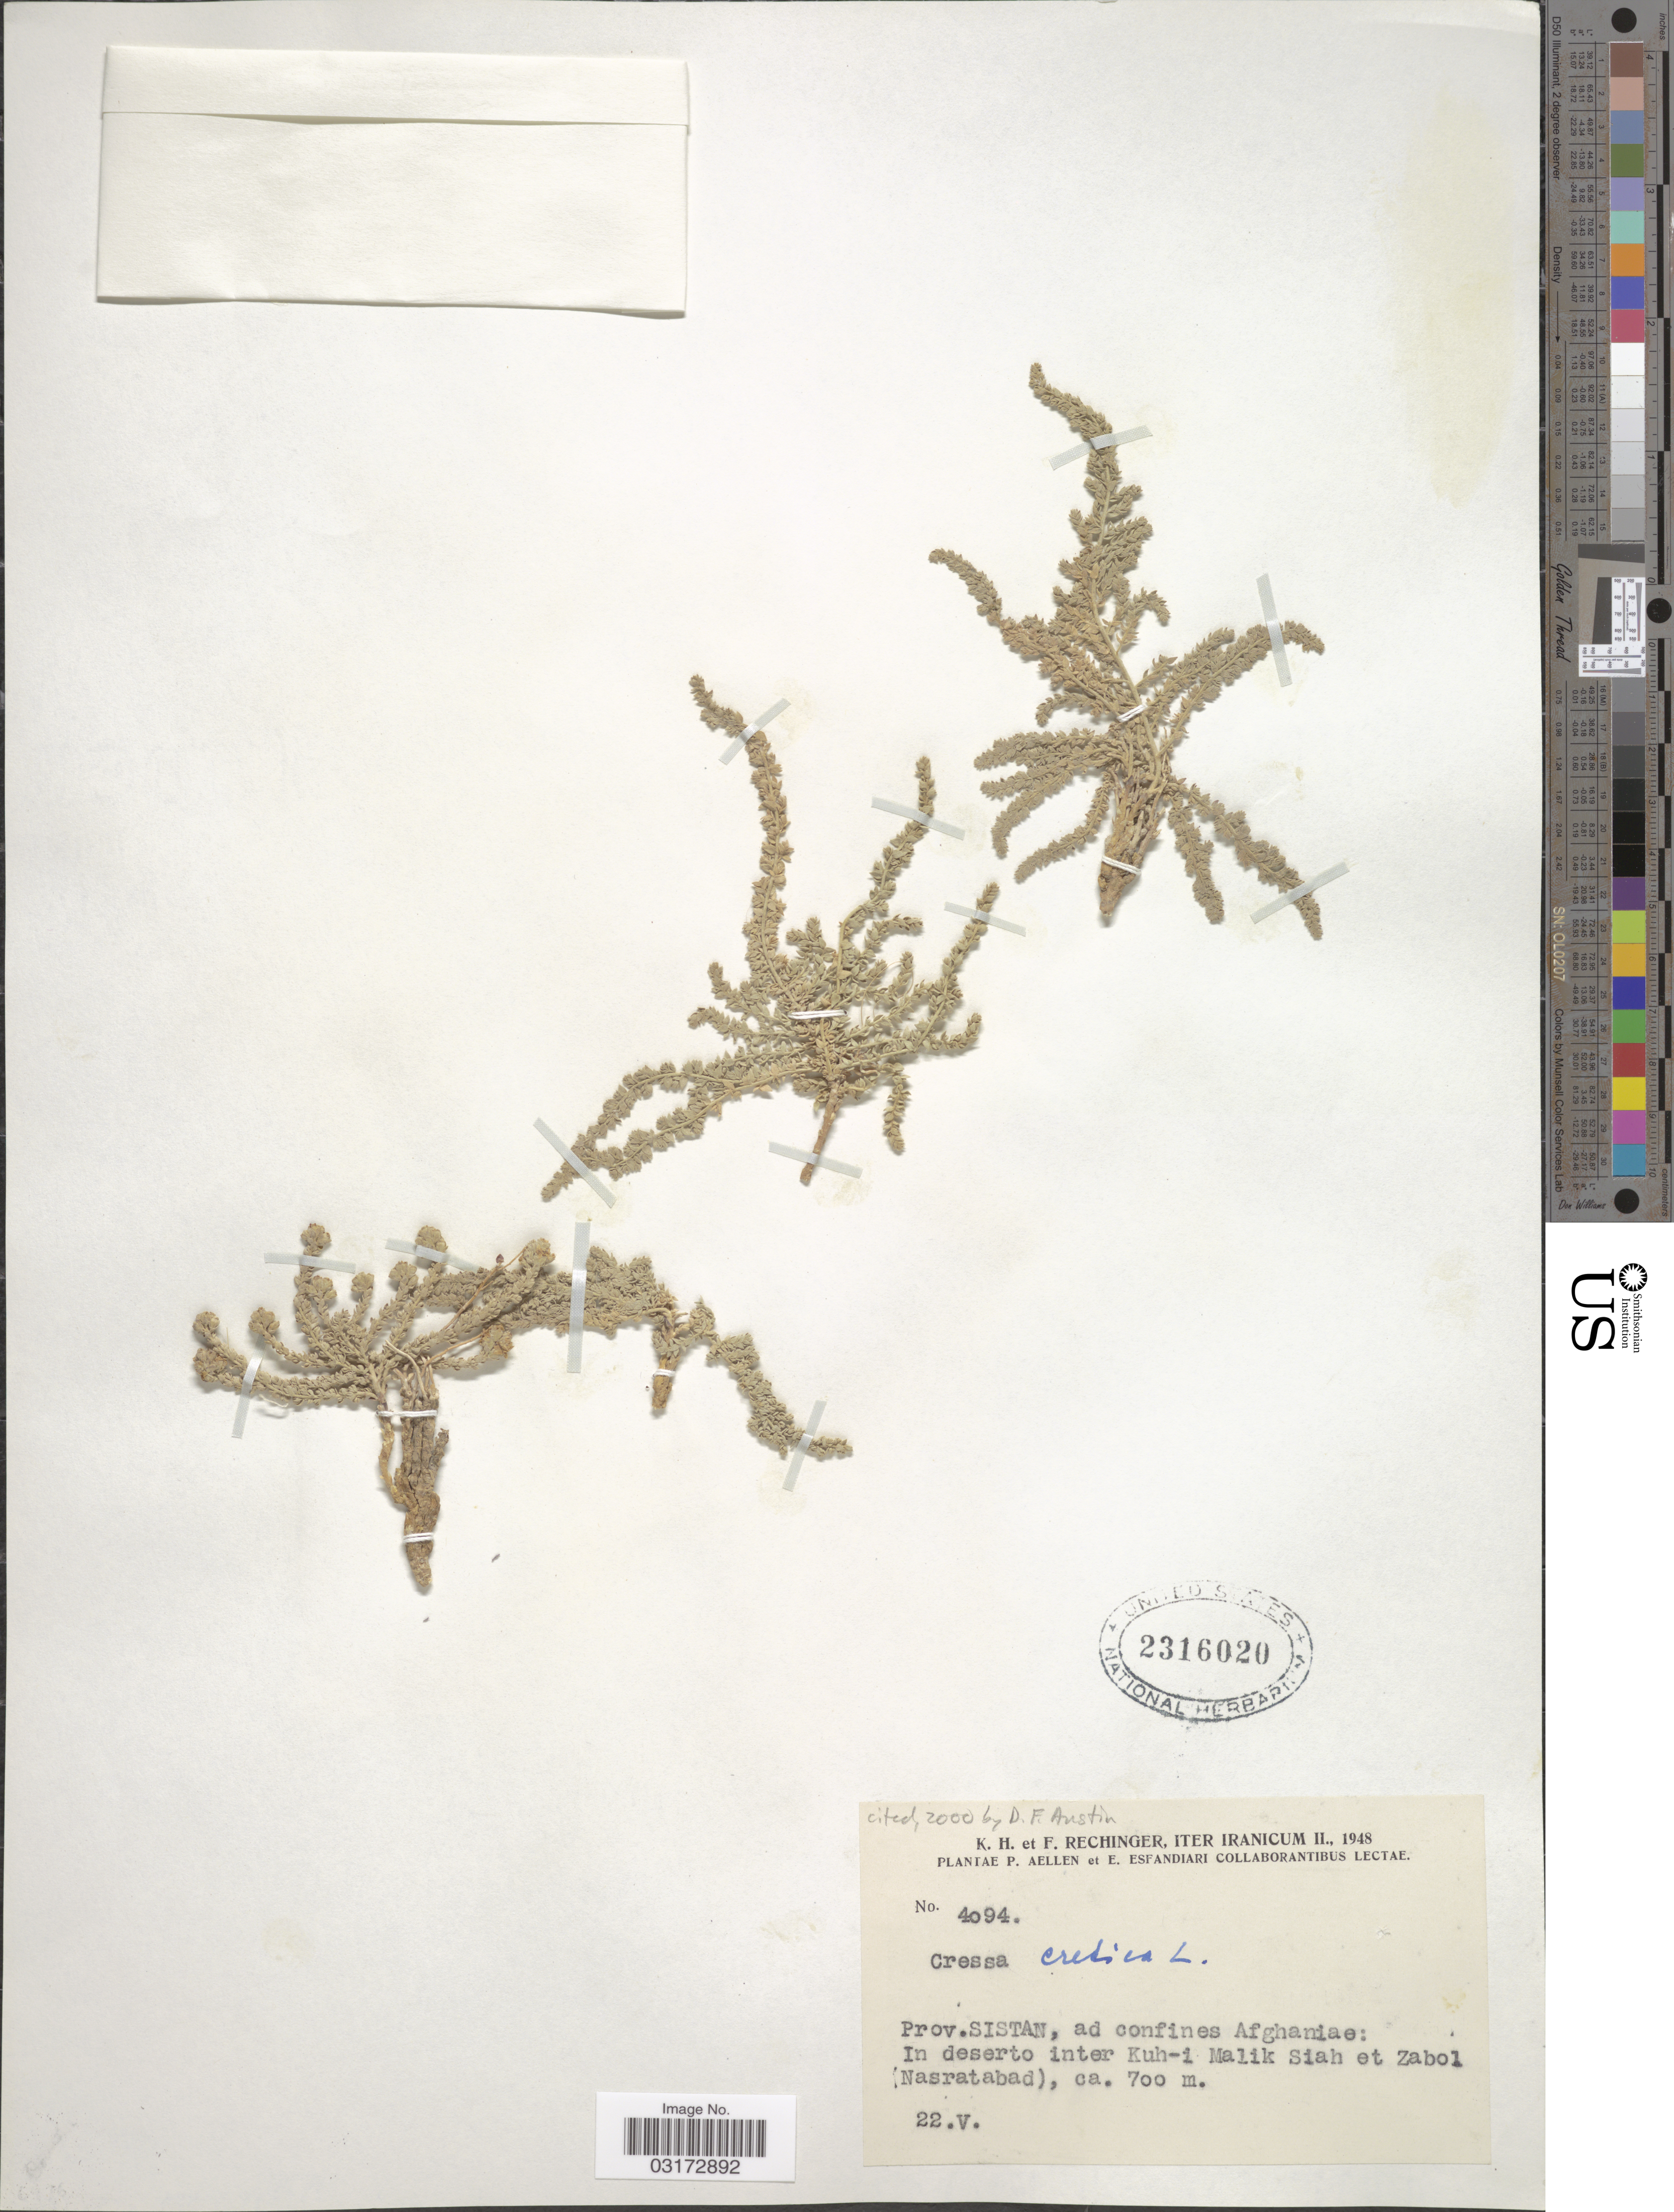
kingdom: Plantae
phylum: Tracheophyta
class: Magnoliopsida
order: Solanales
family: Convolvulaceae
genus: Cressa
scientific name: Cressa cretica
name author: L.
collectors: P. Aellen, E. Esfandiari, K. H. Rechinger & F. Rechinger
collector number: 4094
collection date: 1948-05-22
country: Iran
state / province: Sistan and Baluchistan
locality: Prov. Sistan, ad confines afghaniae: In deserto inter Kuh-i Malik Siah et Zabol (Nasratabad).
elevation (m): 700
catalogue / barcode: US 2316020